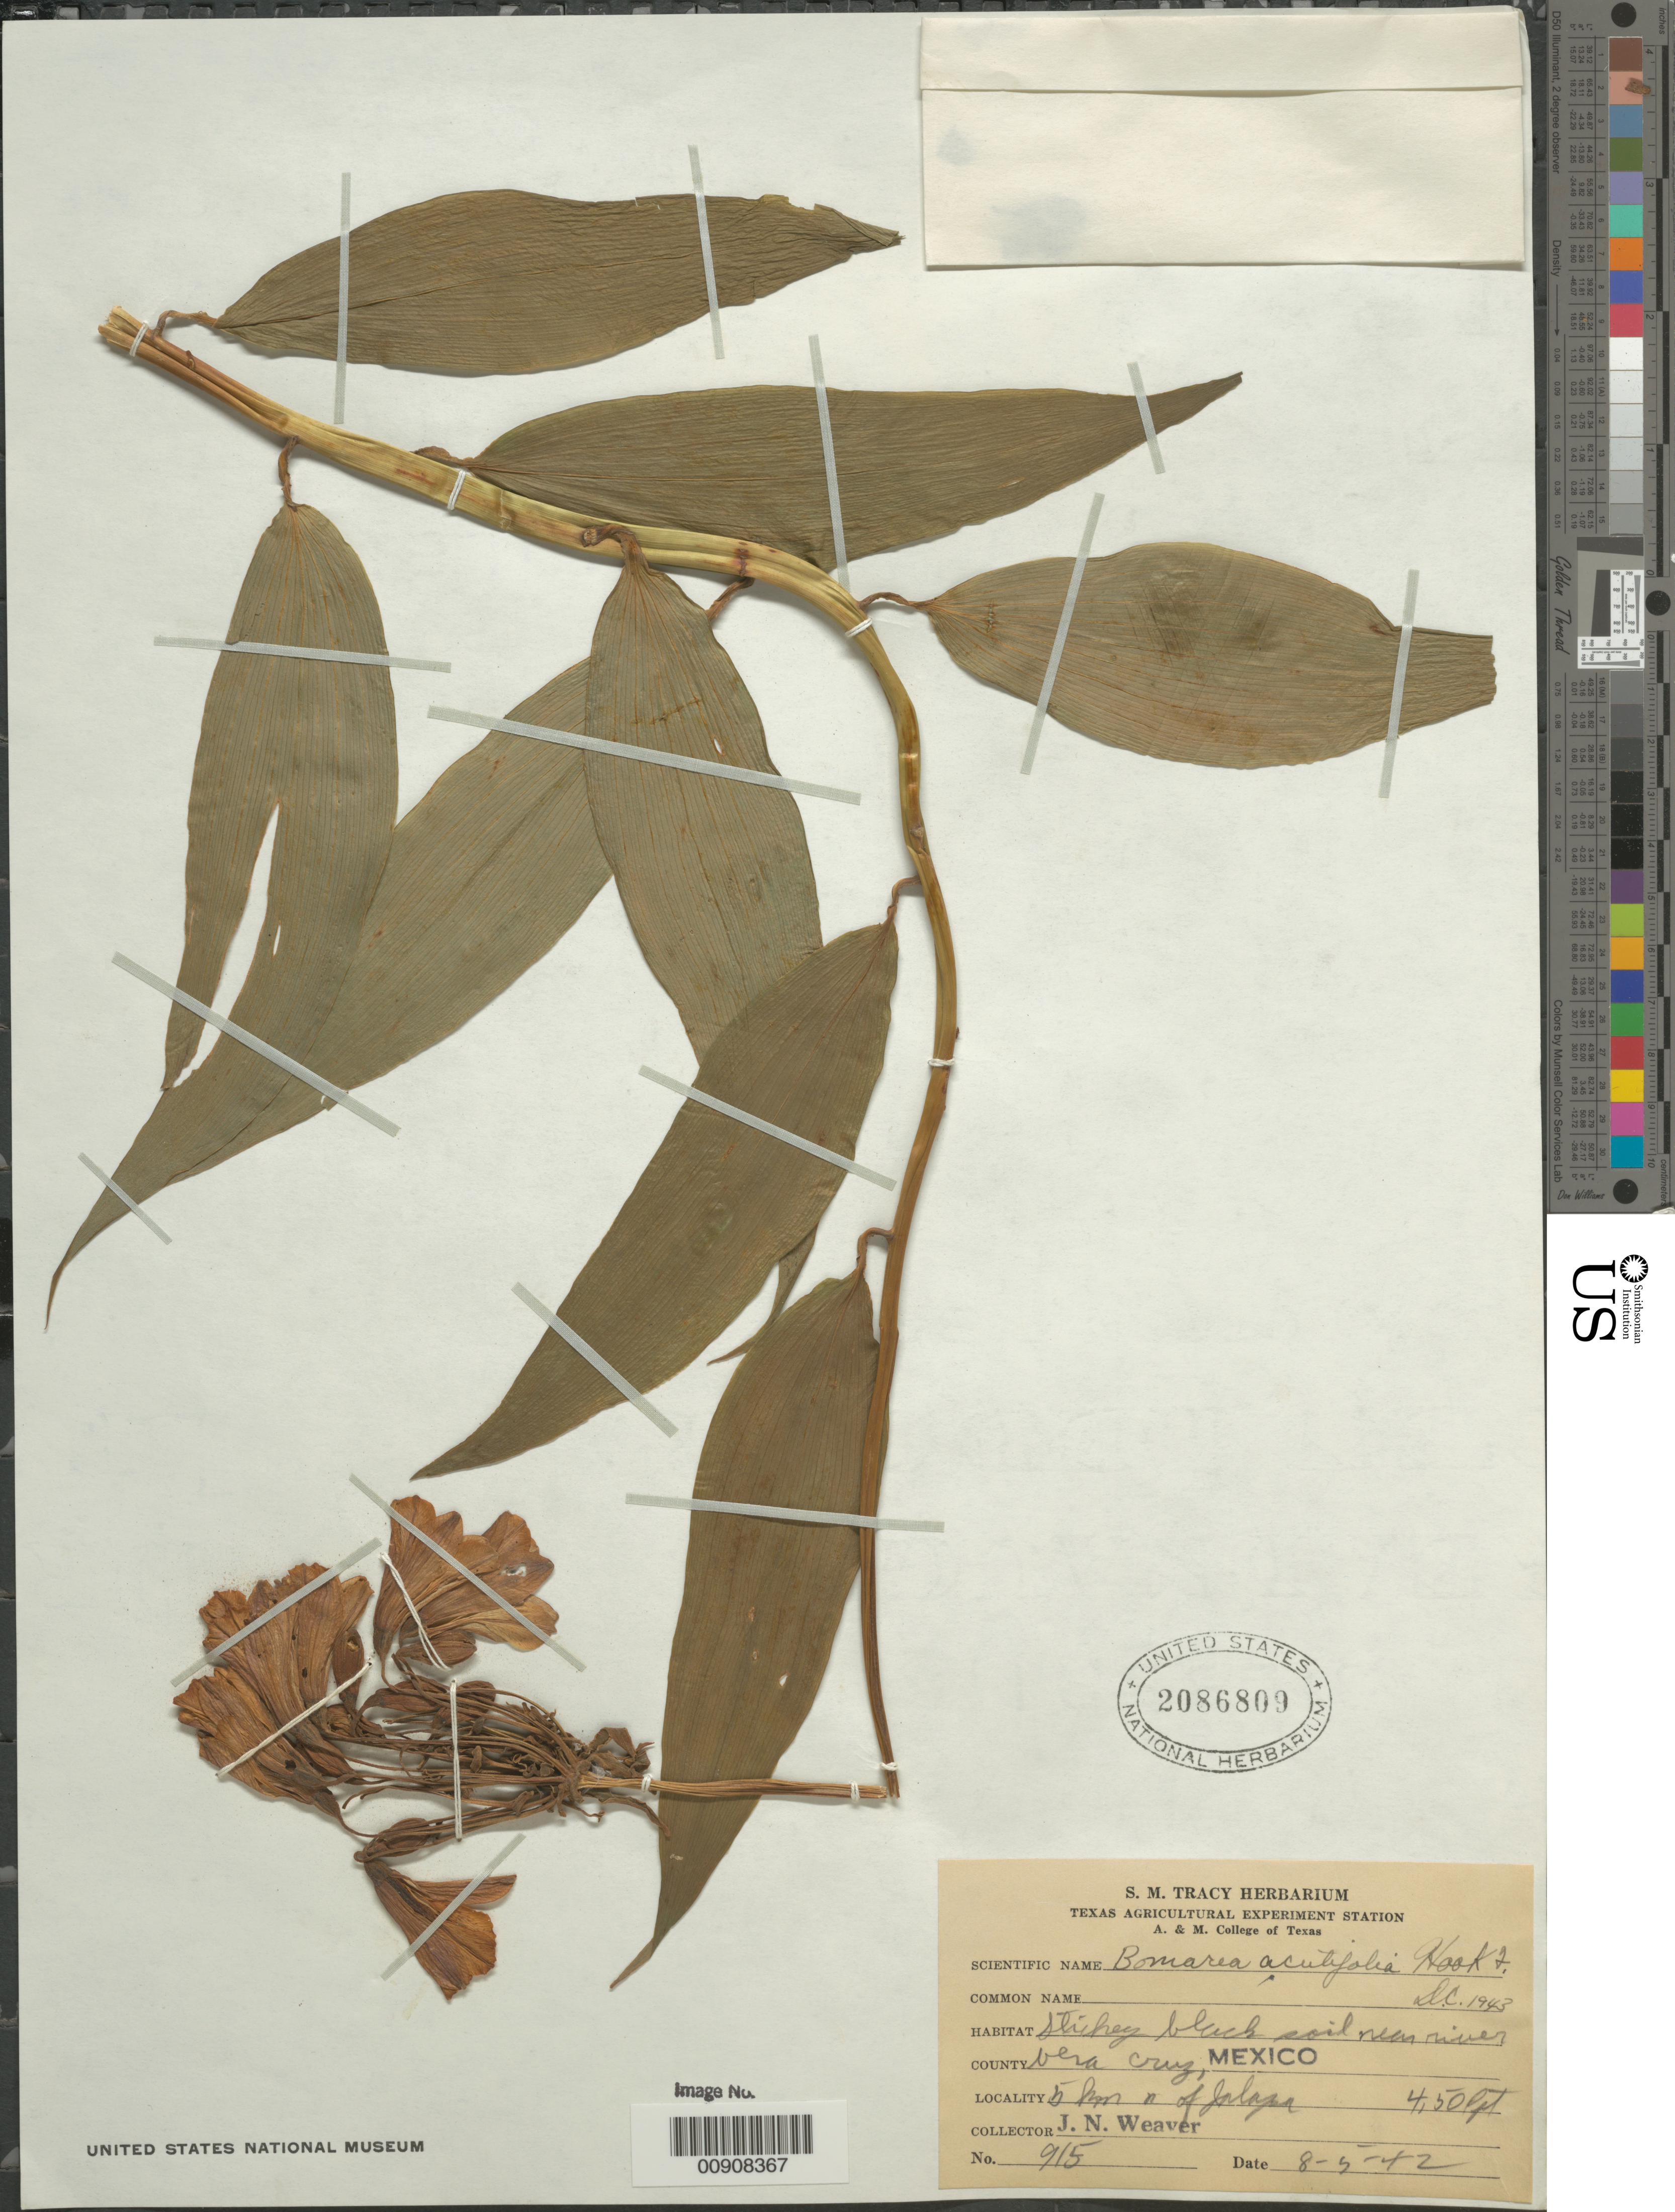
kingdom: Plantae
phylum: Tracheophyta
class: Liliopsida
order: Liliales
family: Alstroemeriaceae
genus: Bomarea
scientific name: Bomarea acutifolia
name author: (Link & Otto) Herb.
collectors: J. N. Weaver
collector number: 915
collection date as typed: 05 Aug 1942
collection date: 1942-08-05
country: Mexico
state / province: Veracruz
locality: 5 km N of Jalapa, Veracruz.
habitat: Stickey black soil near river.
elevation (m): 1372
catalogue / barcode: US 2086809